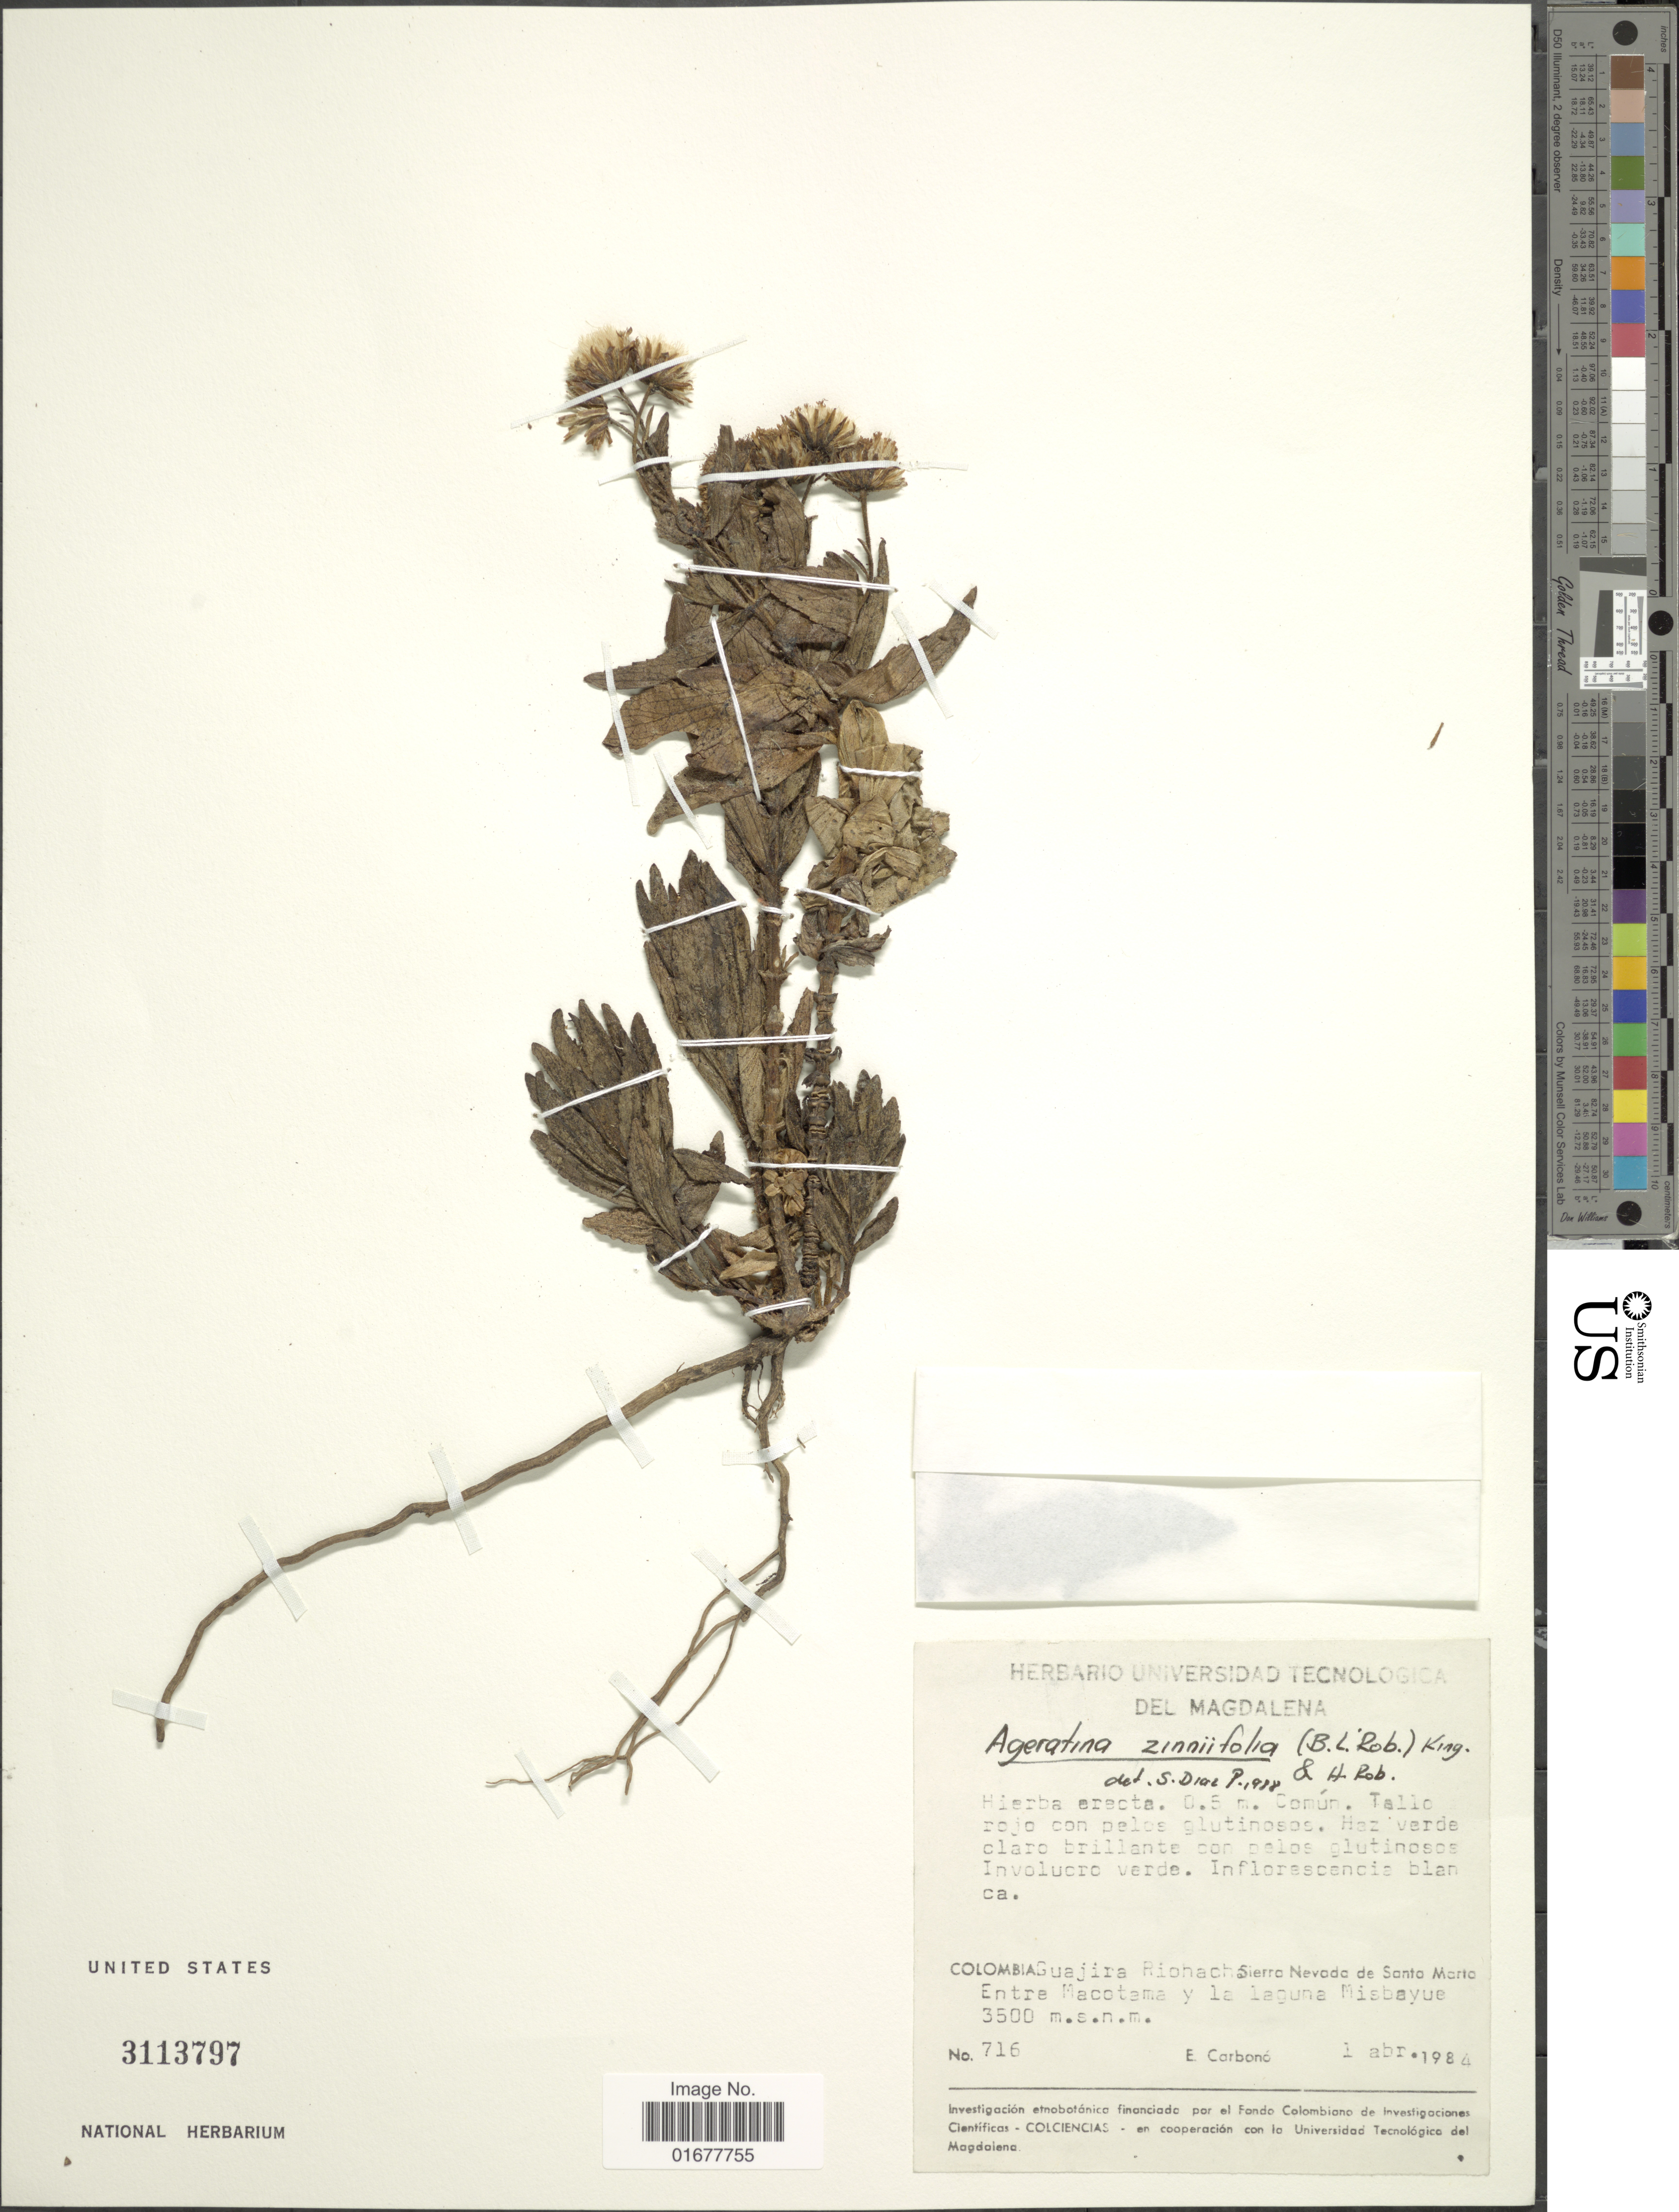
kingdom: Plantae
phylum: Tracheophyta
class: Magnoliopsida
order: Asterales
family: Asteraceae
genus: Ageratina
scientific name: Ageratina zinniifolia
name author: (B.L. Rob.) R.M. King & H. Rob.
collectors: E. Carbonó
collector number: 716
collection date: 1984-04-01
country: Colombia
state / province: La Guajira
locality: Guajira Riohach, Sierra Nevada de Santa Marta, entre Macotama y la Laguna Misbayue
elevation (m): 3500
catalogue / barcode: US 3113797